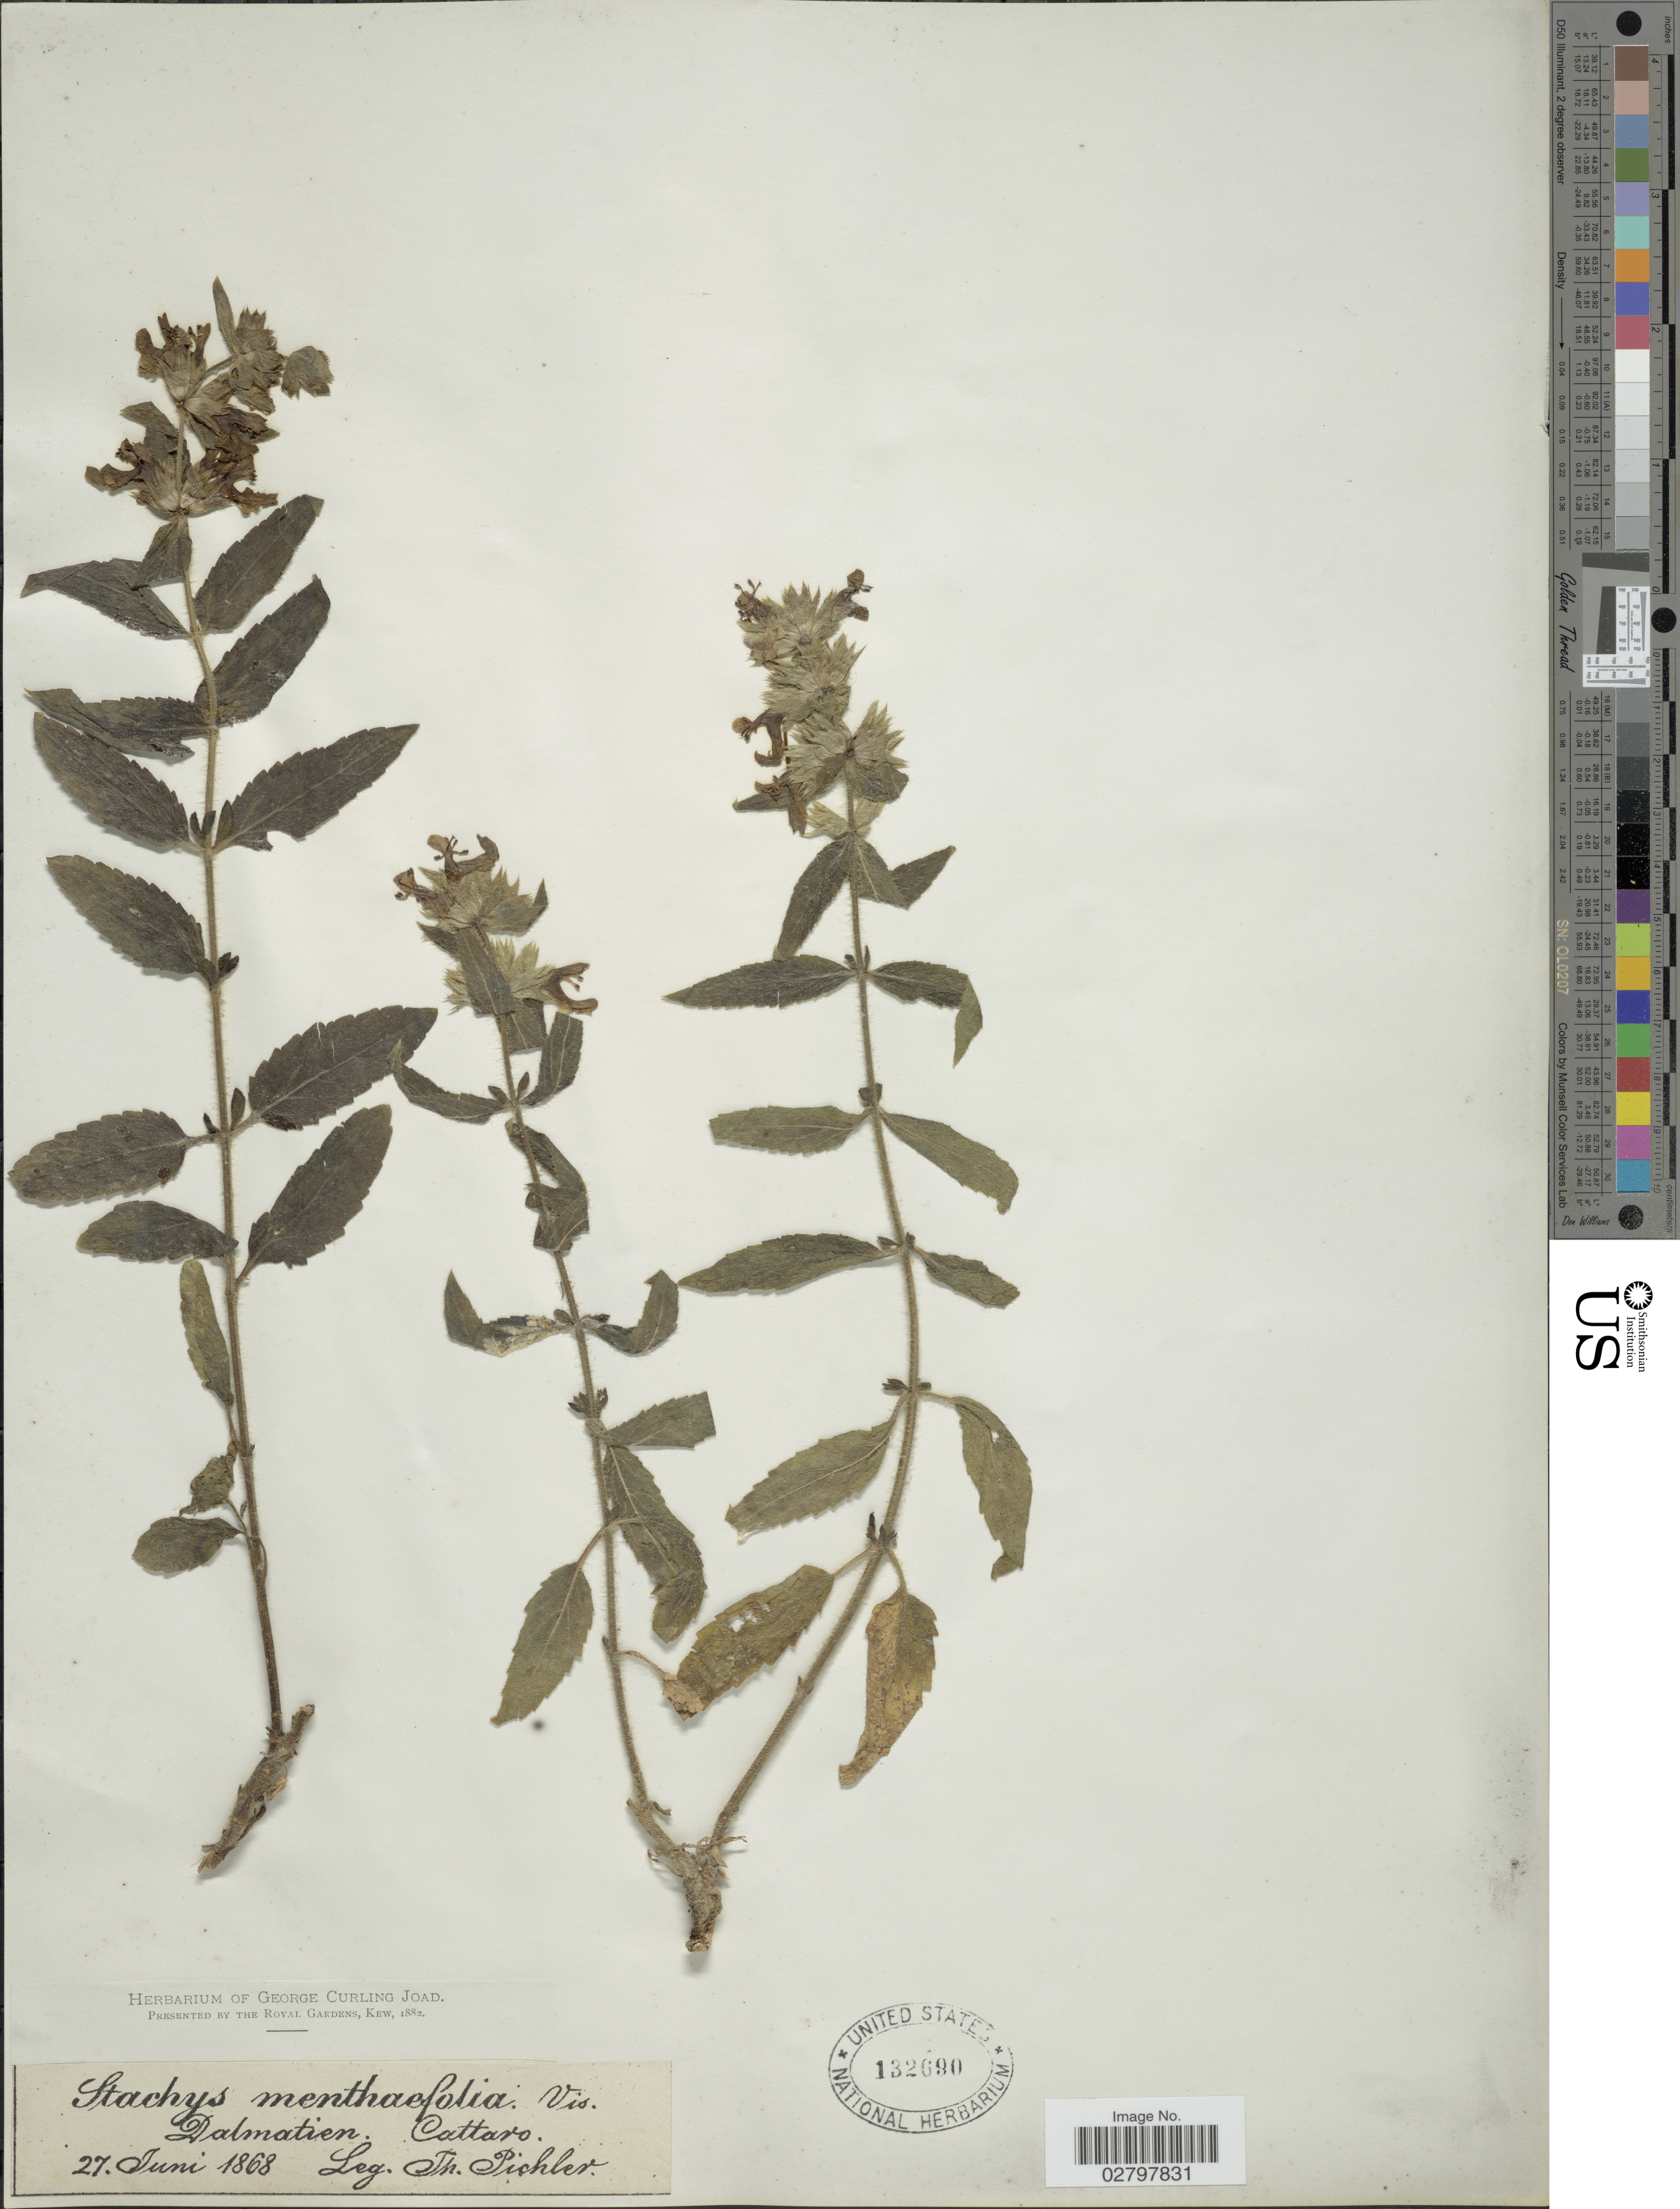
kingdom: Plantae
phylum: Tracheophyta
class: Magnoliopsida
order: Lamiales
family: Lamiaceae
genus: Stachys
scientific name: Stachys menthifolia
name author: Vis.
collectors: T. Pichler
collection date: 1868-06-27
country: Croatia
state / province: Split-Dalmatia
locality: Dalmatien. Cattaro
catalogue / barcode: US 132690